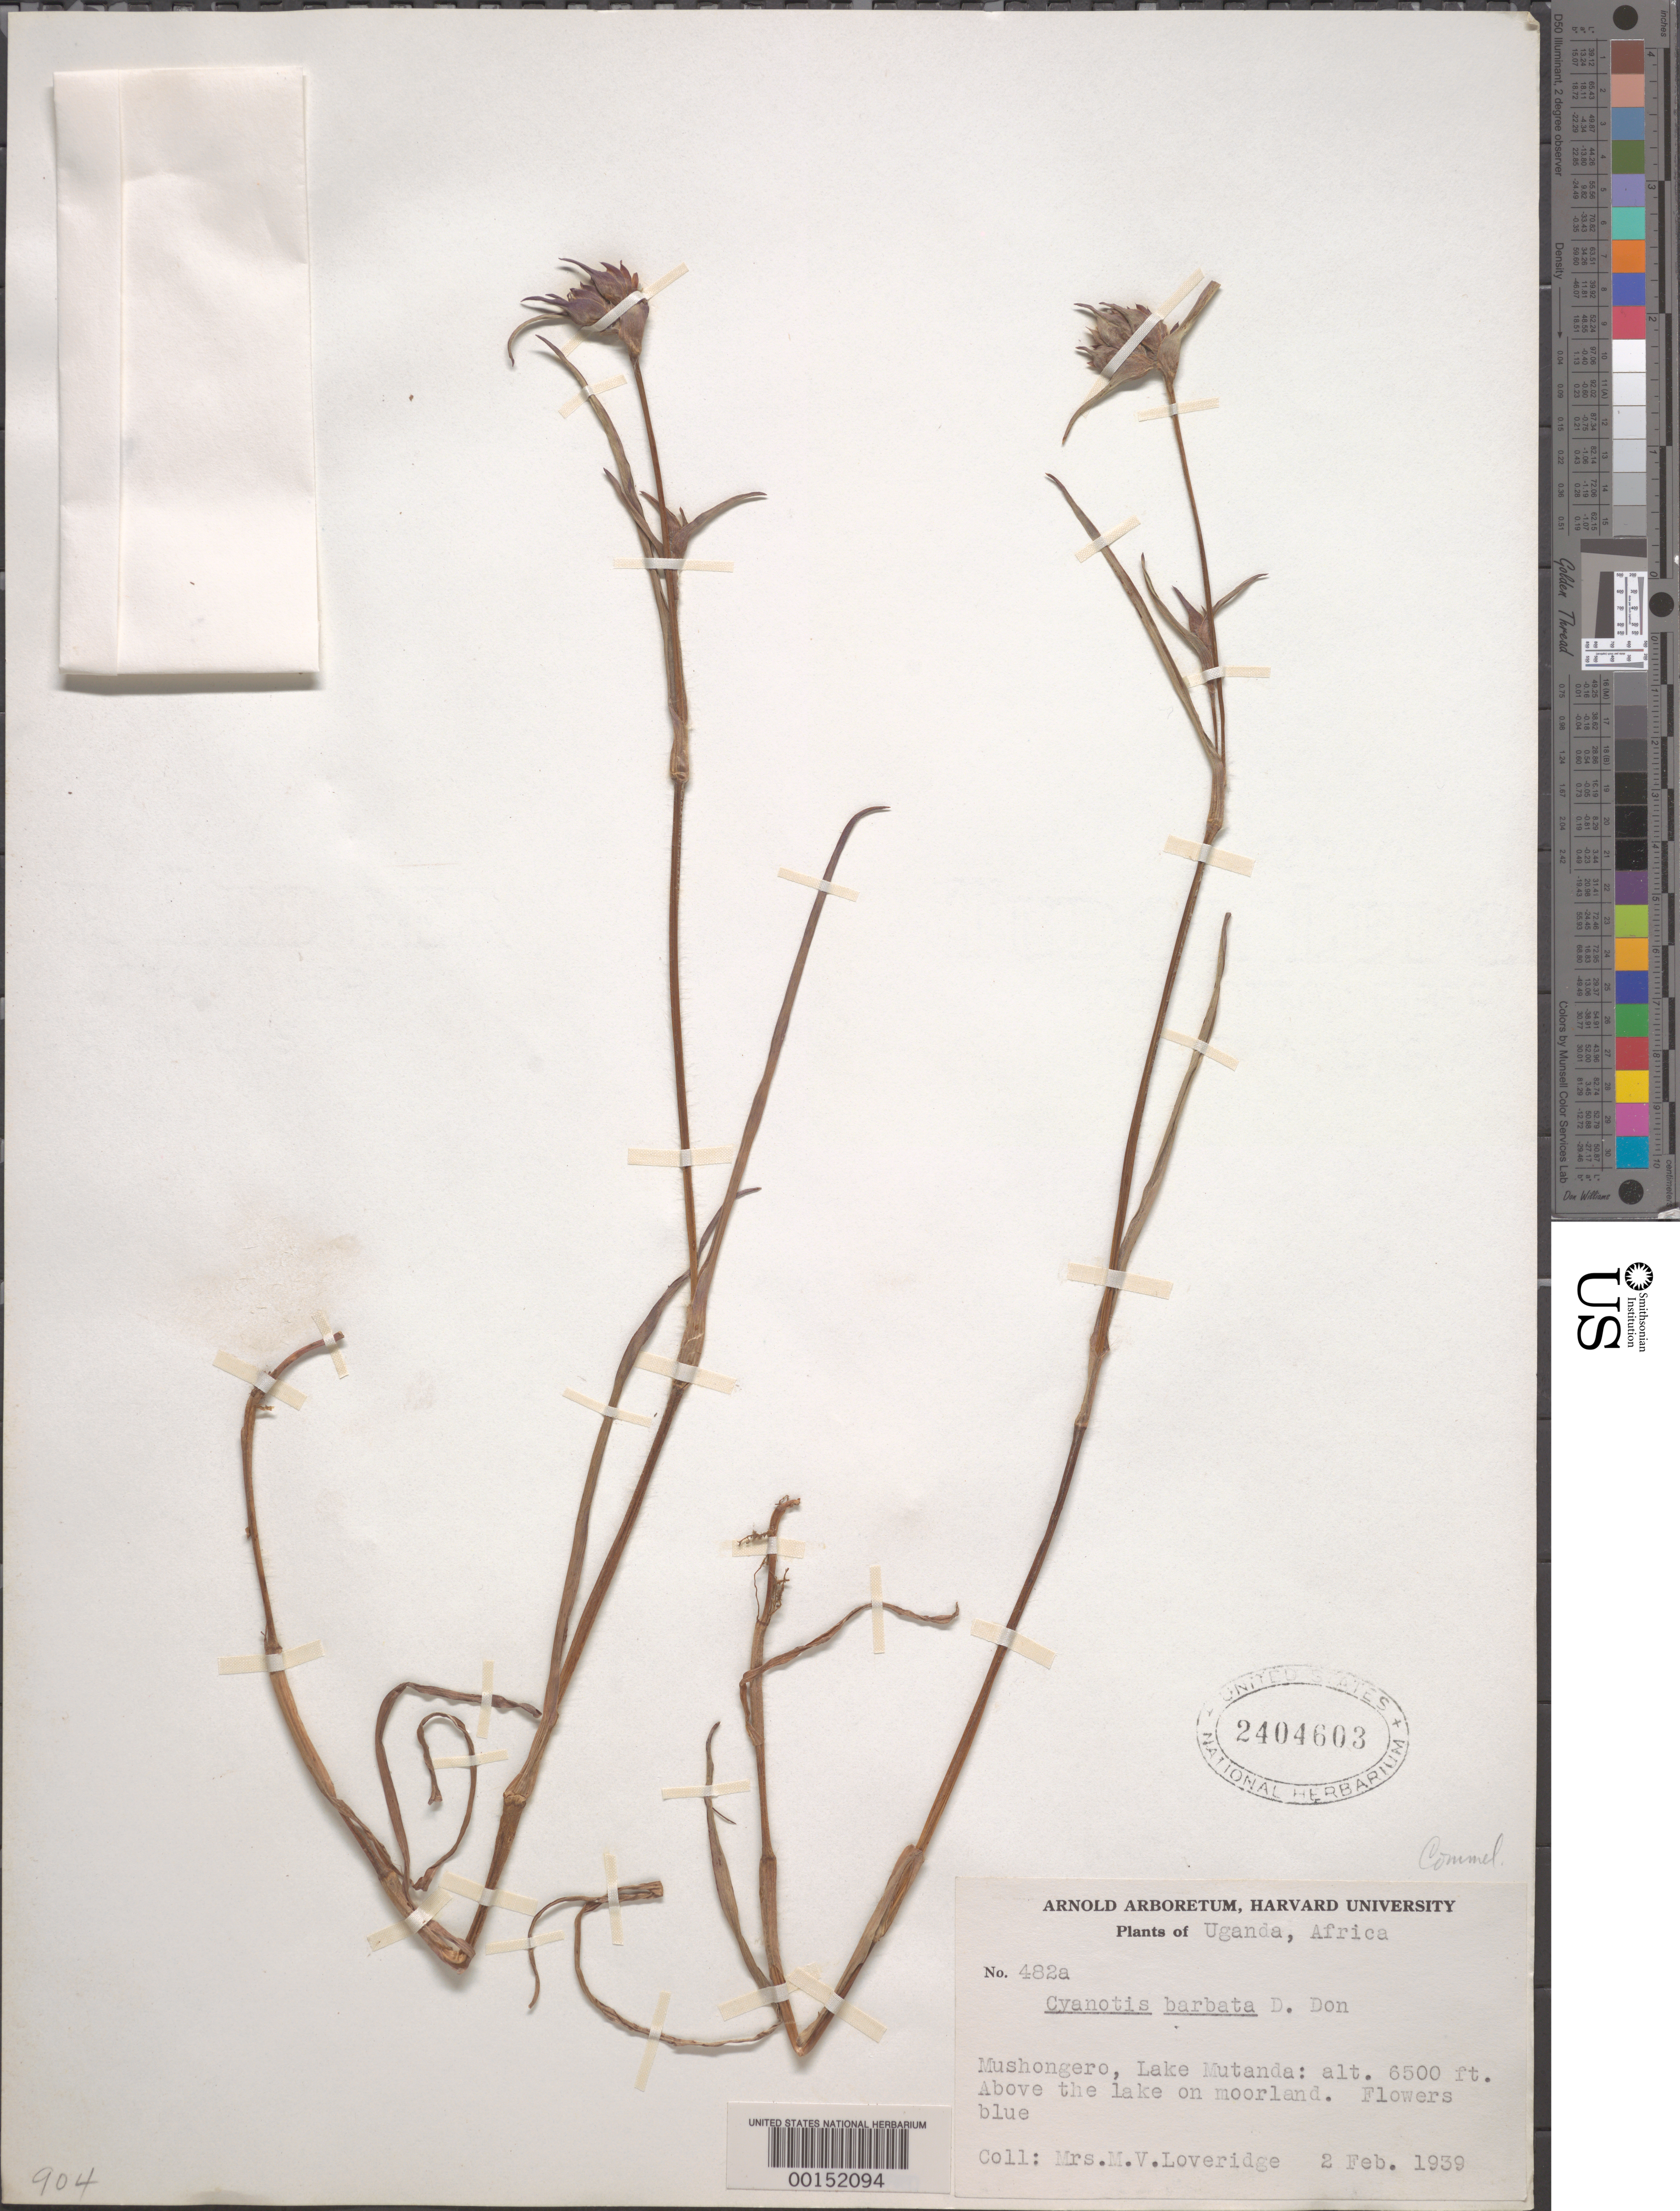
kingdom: Plantae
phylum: Tracheophyta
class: Liliopsida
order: Commelinales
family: Commelinaceae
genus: Cyanotis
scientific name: Cyanotis barbata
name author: D. Don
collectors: M. Loveridge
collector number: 482a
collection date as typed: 02 Feb 1939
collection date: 1939-02-02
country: Uganda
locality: Mushongero, lake mutanda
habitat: Mooreland above lake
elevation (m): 1983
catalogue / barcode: US 2404603